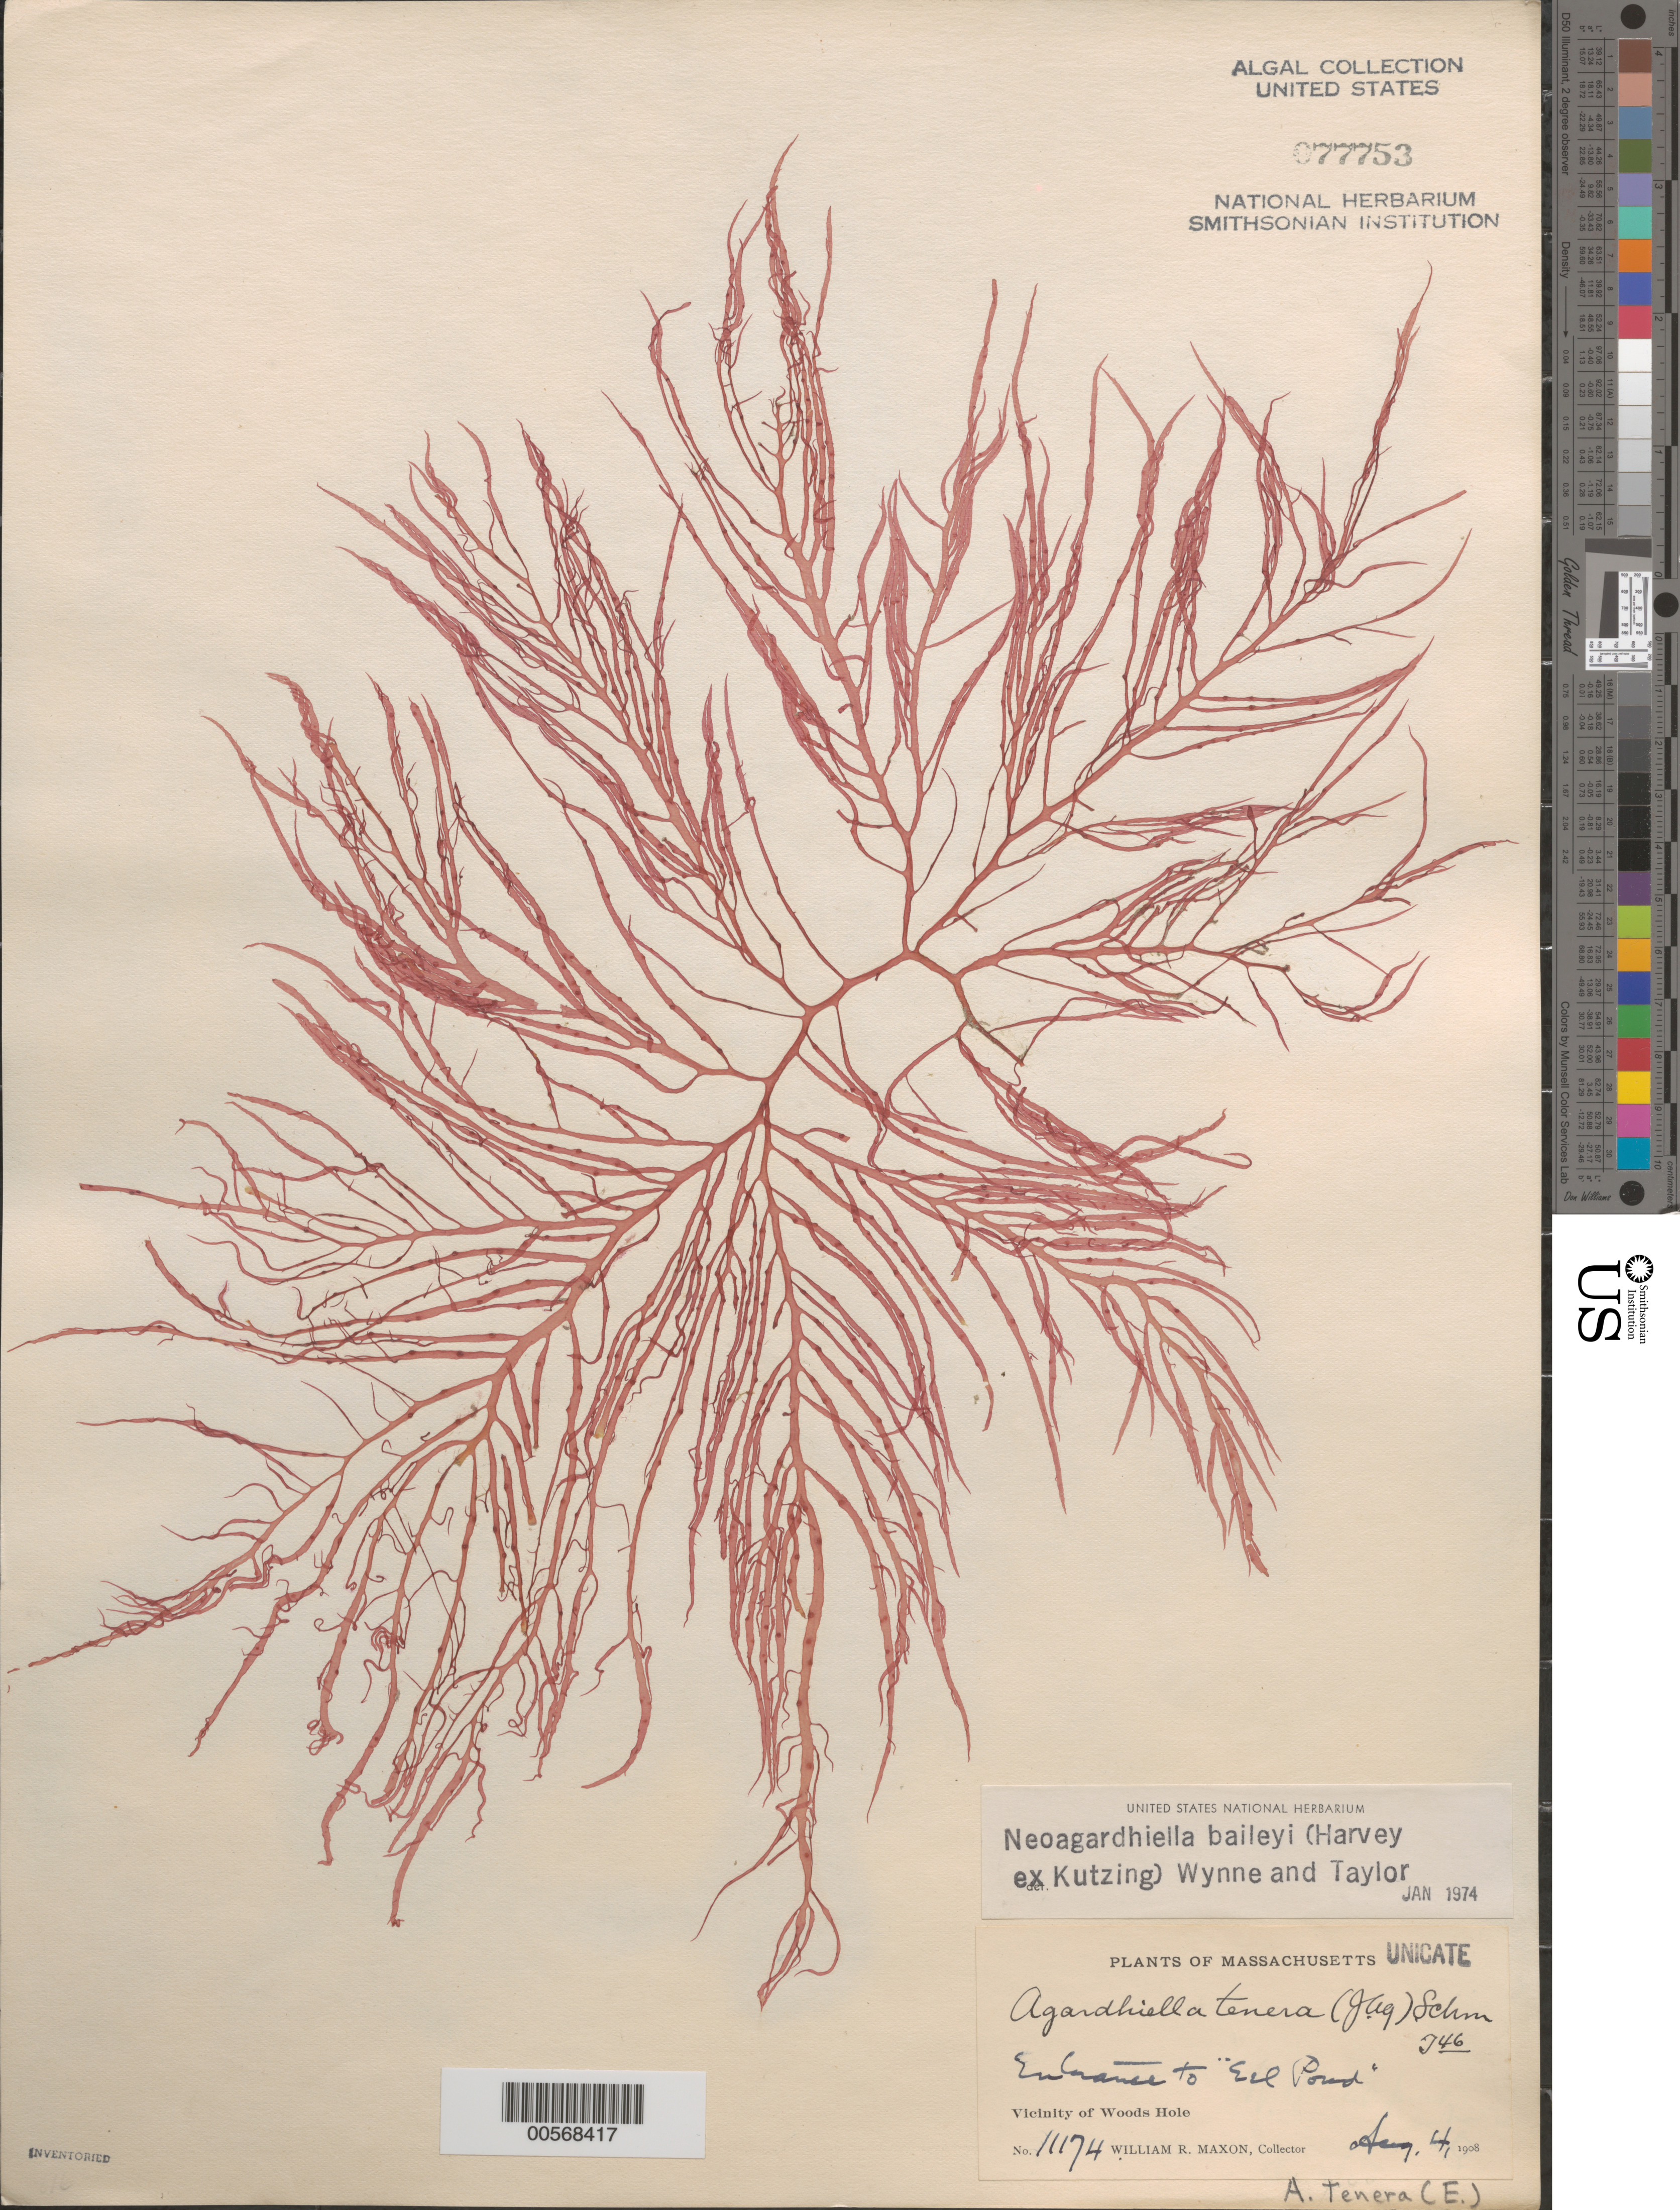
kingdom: Plantae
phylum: Rhodophyta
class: Florideophyceae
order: Gigartinales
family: Solieriaceae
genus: Agardhiella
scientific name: Agardhiella subulata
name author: (C. Agardh) G.T.Kraft & M.J. Wynne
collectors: W. R. Maxon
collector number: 11174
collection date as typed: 04 Aug 1908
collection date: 1908-08-04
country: United States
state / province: Massachusetts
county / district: Barnstable County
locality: Woods Hole, Eel Pond entrance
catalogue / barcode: US 77753